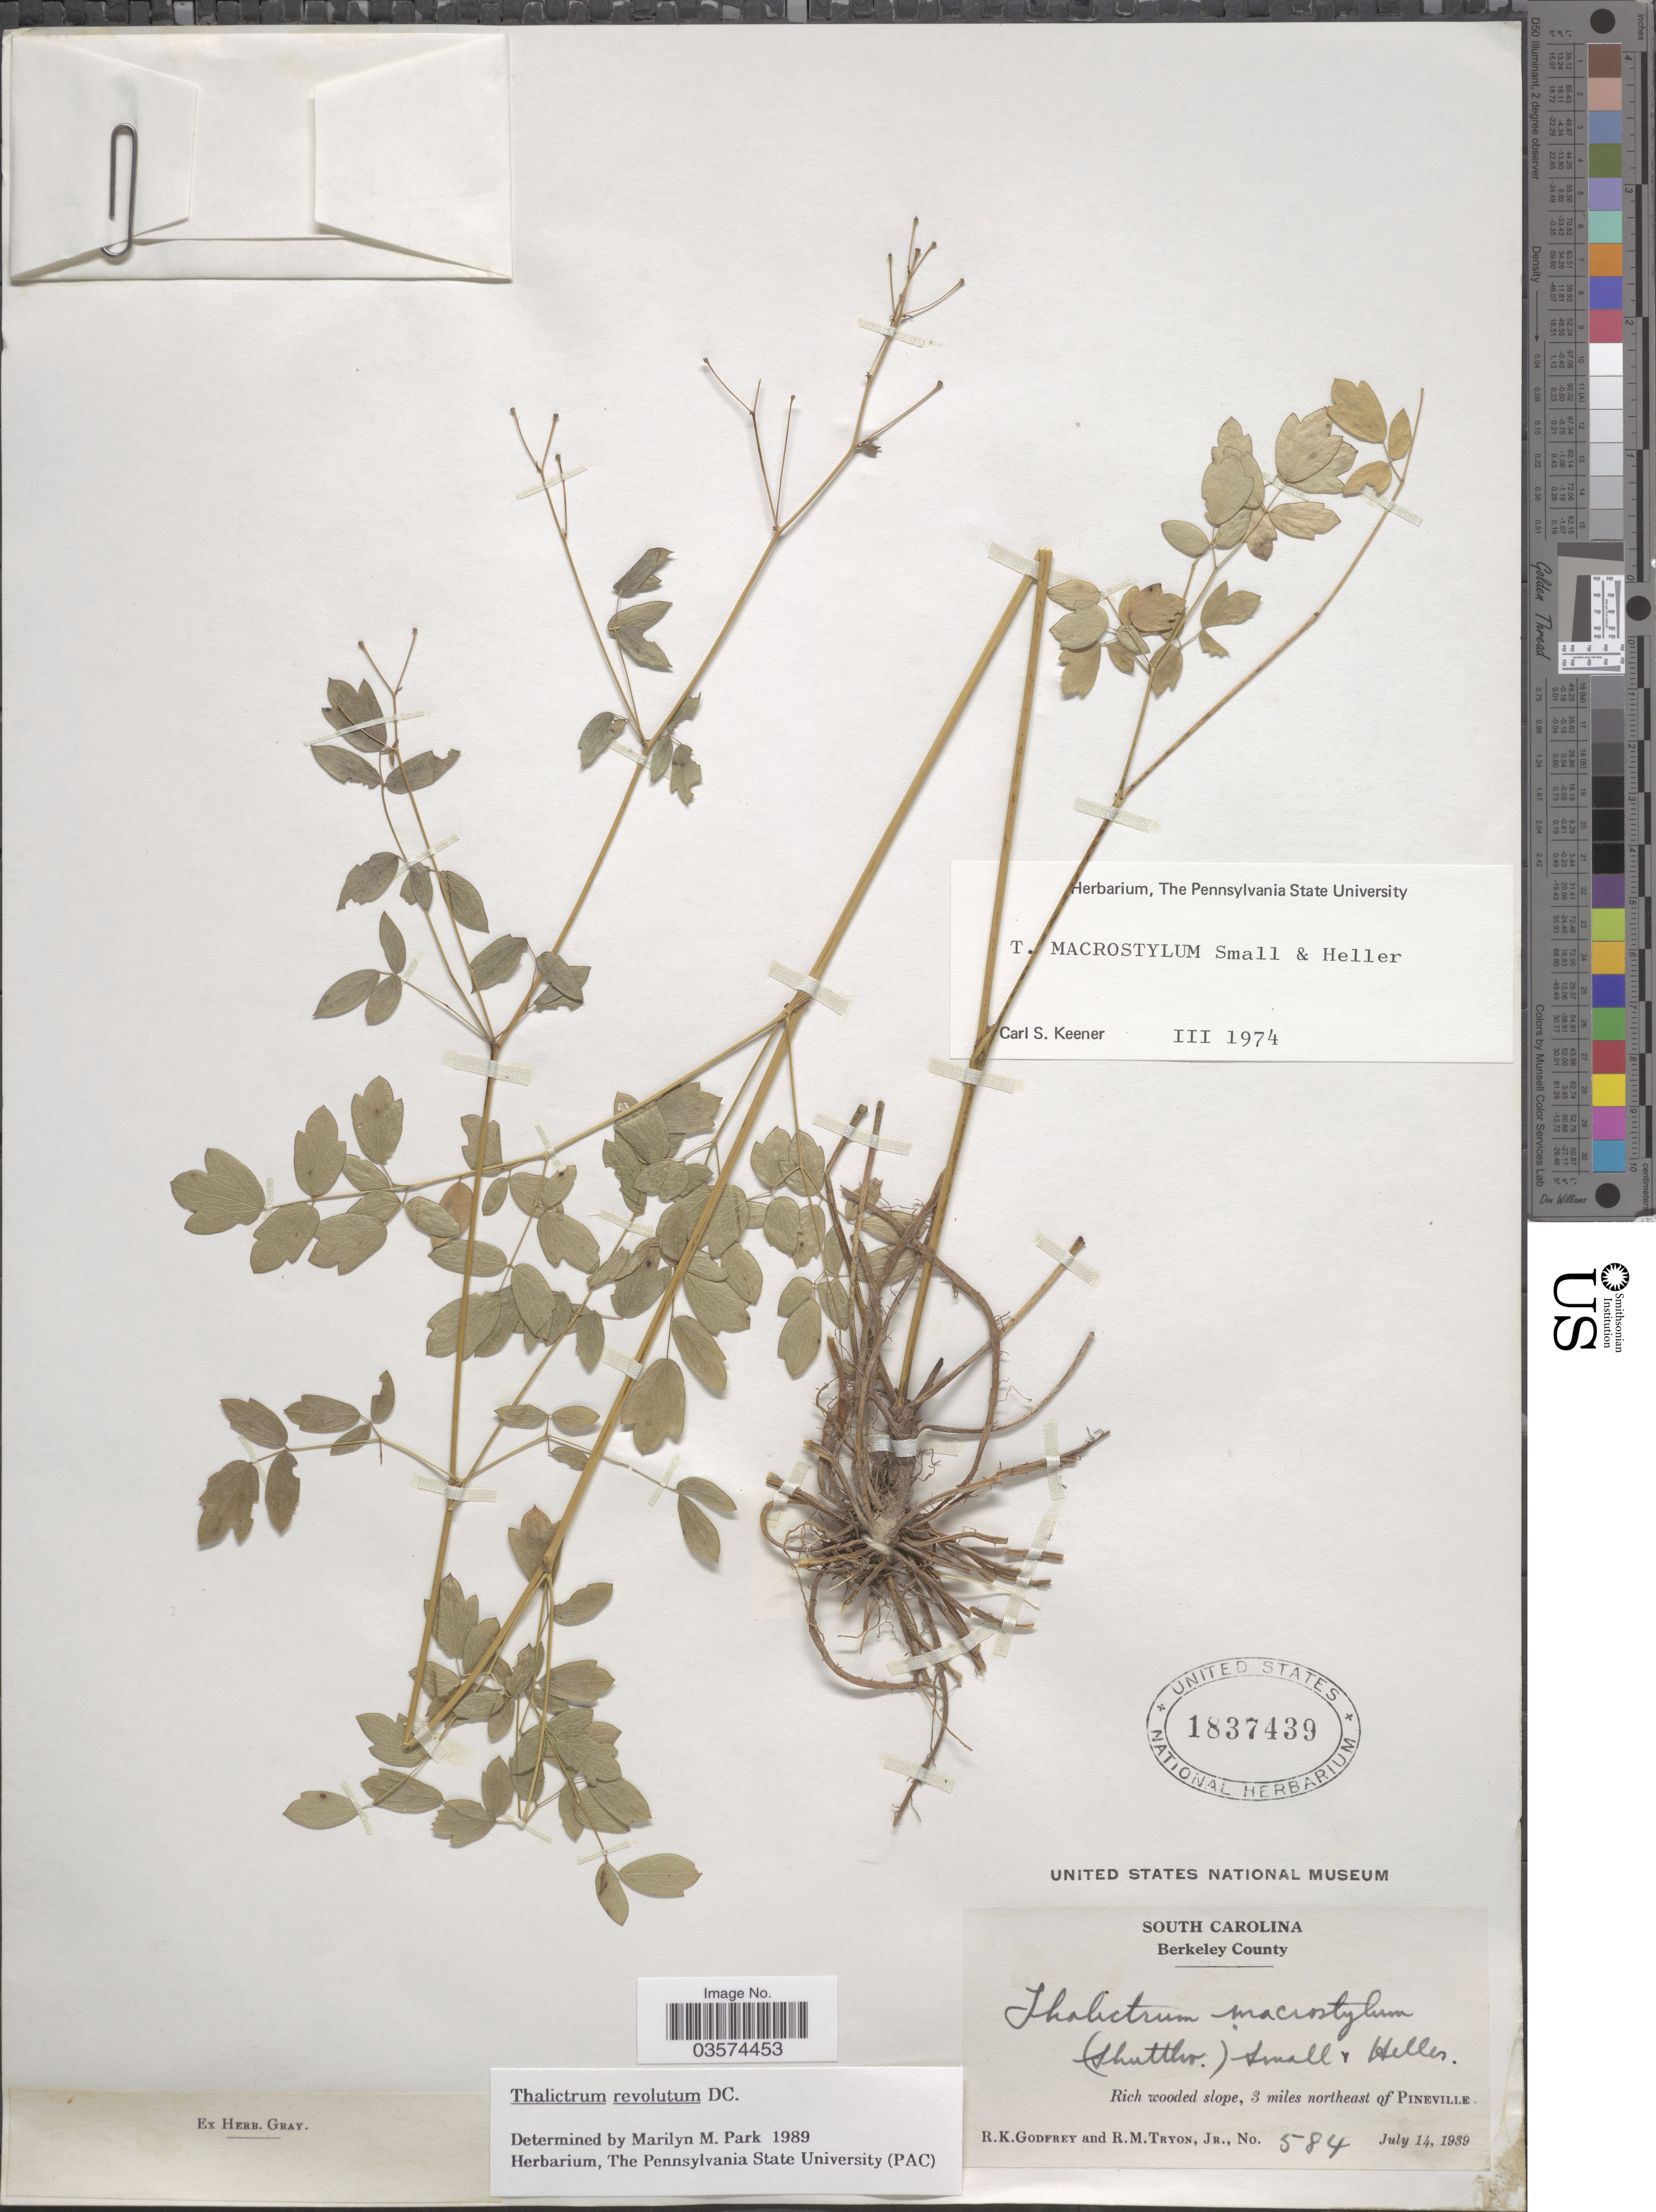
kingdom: Plantae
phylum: Tracheophyta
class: Magnoliopsida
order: Ranunculales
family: Ranunculaceae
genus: Thalictrum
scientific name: Thalictrum amphibolum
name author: Greene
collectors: R. K. Godfrey & R. Tryon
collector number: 584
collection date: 1939-07-14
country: United States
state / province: South Carolina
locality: Berkeley County. Rich wooded slope, 3 miles northeast of Pineville.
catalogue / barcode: US 1837439